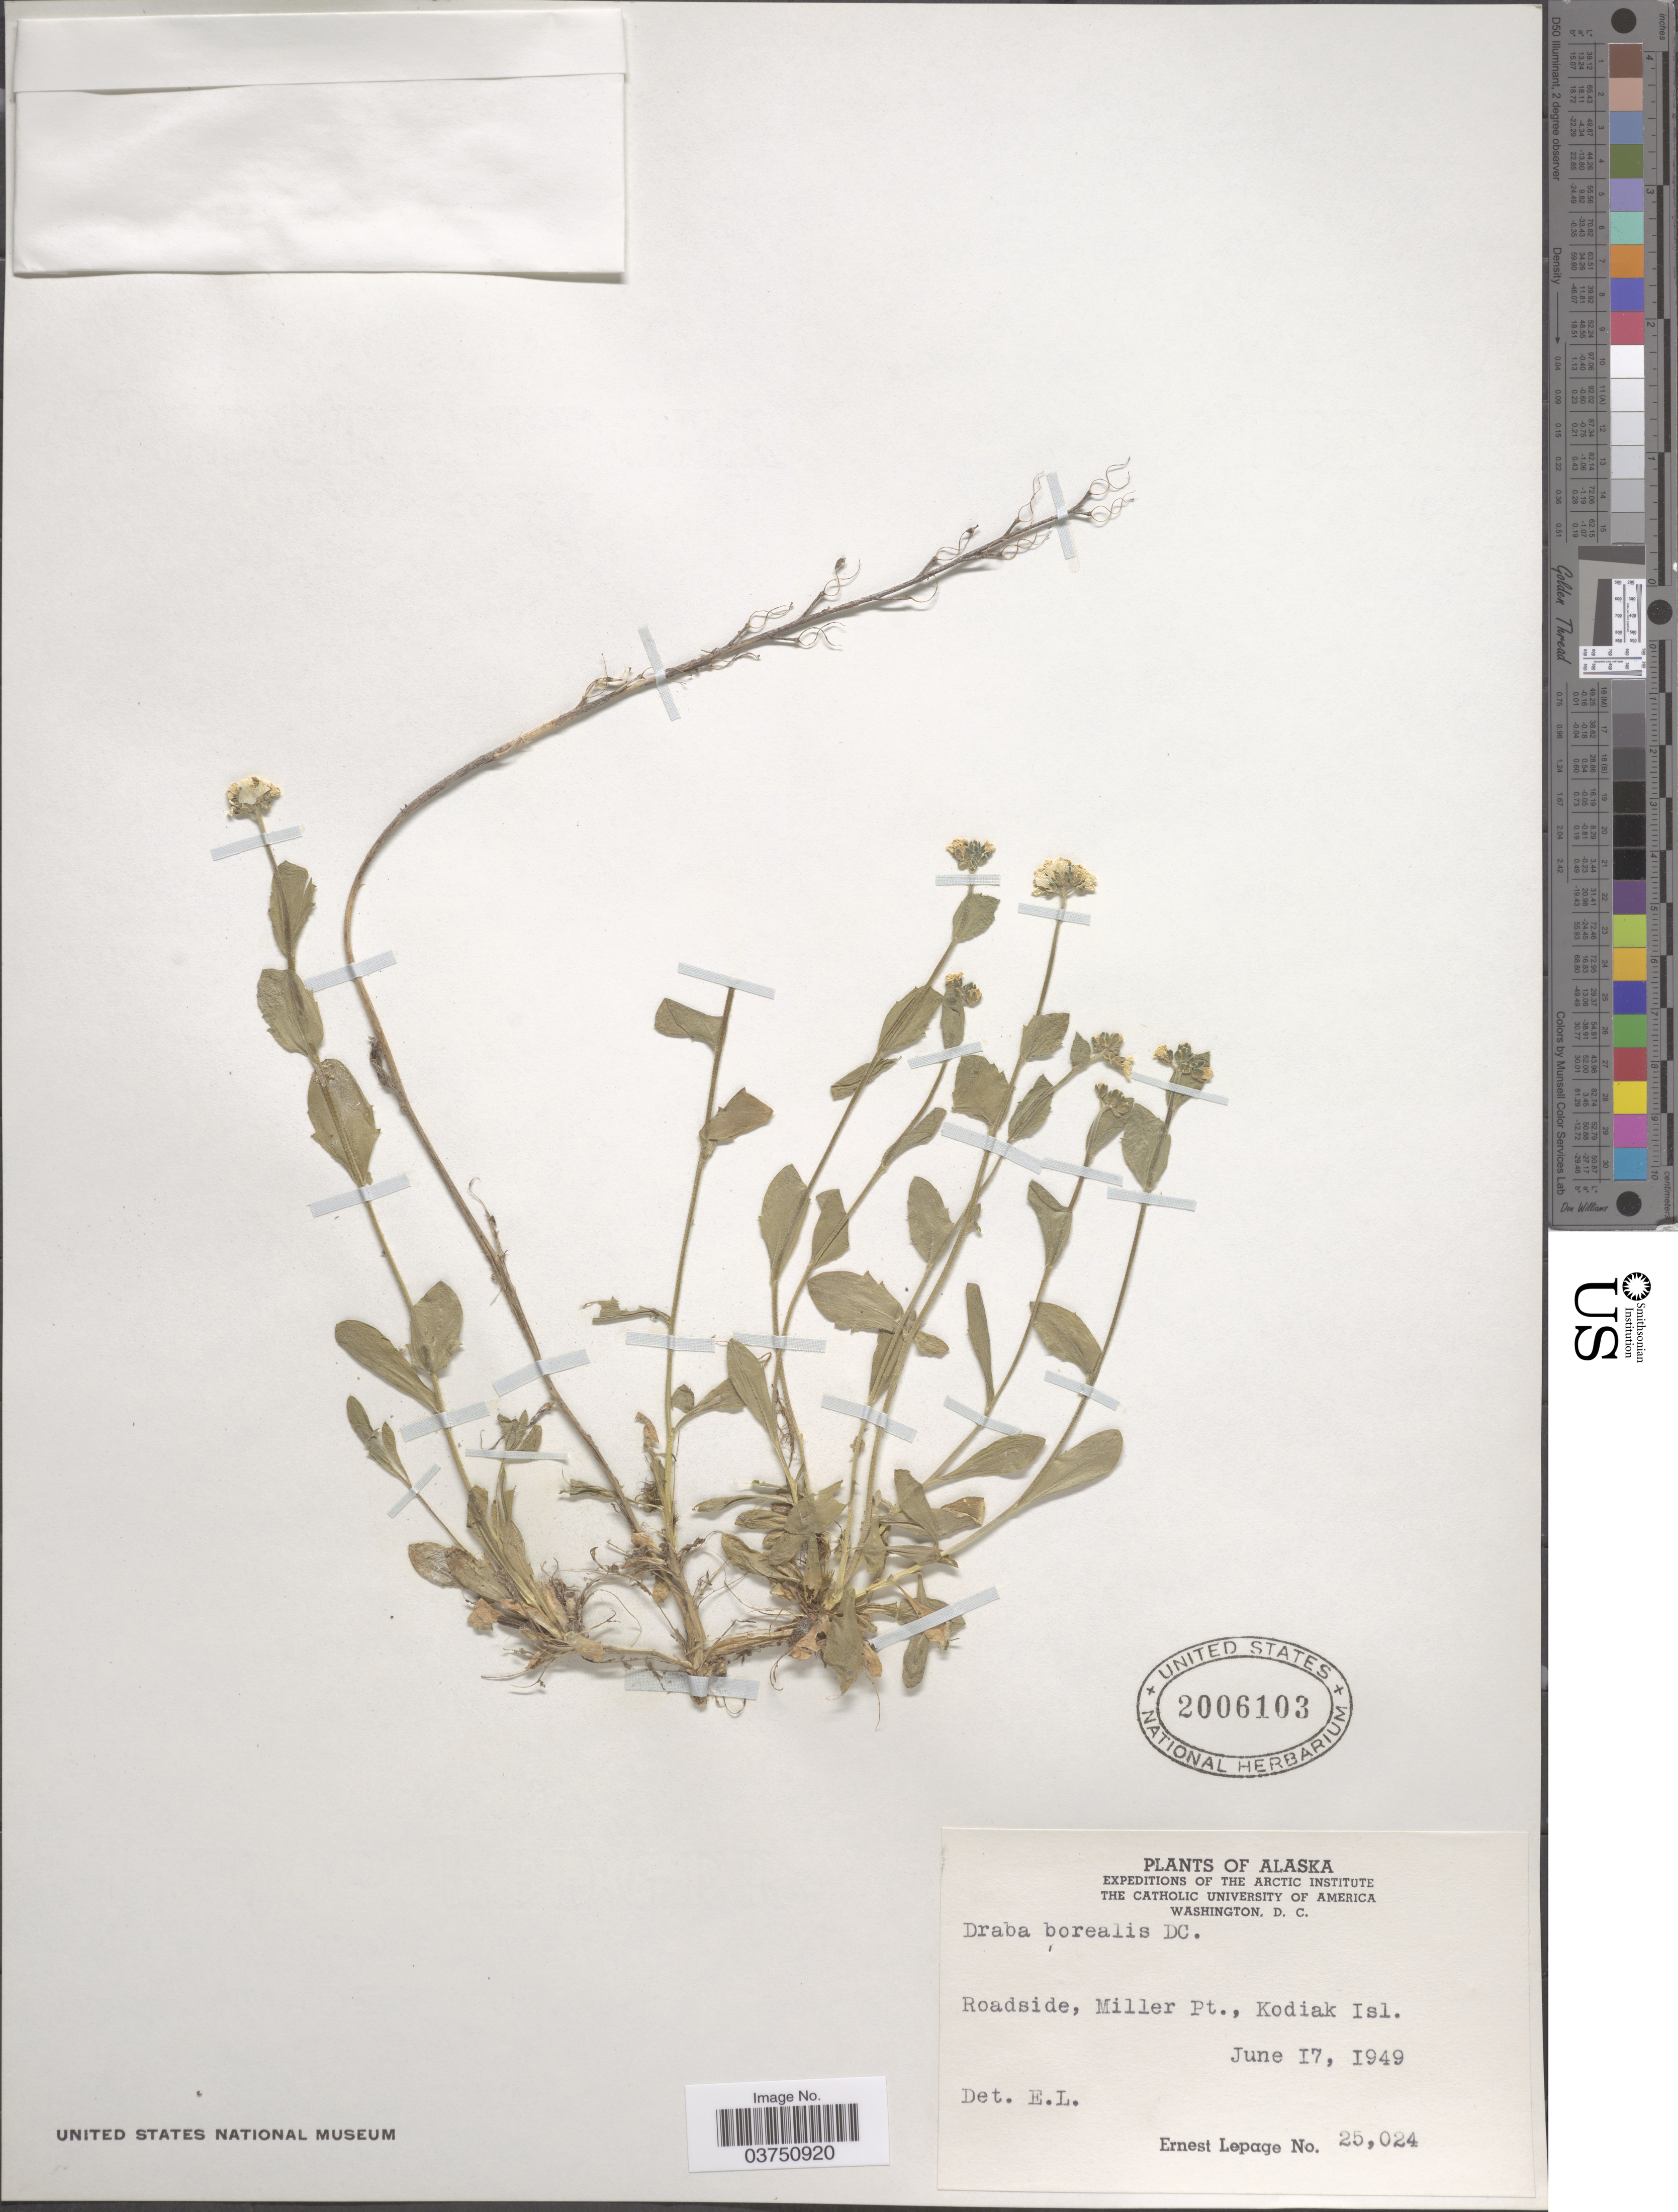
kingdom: Plantae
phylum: Tracheophyta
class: Magnoliopsida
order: Brassicales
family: Brassicaceae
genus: Draba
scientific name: Draba borealis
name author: DC.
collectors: E. Lepage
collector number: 25024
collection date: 1949-06-17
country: United States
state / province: Alaska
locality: Roadside, Miller Pt., Kodiak Isl.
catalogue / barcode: US 2006103